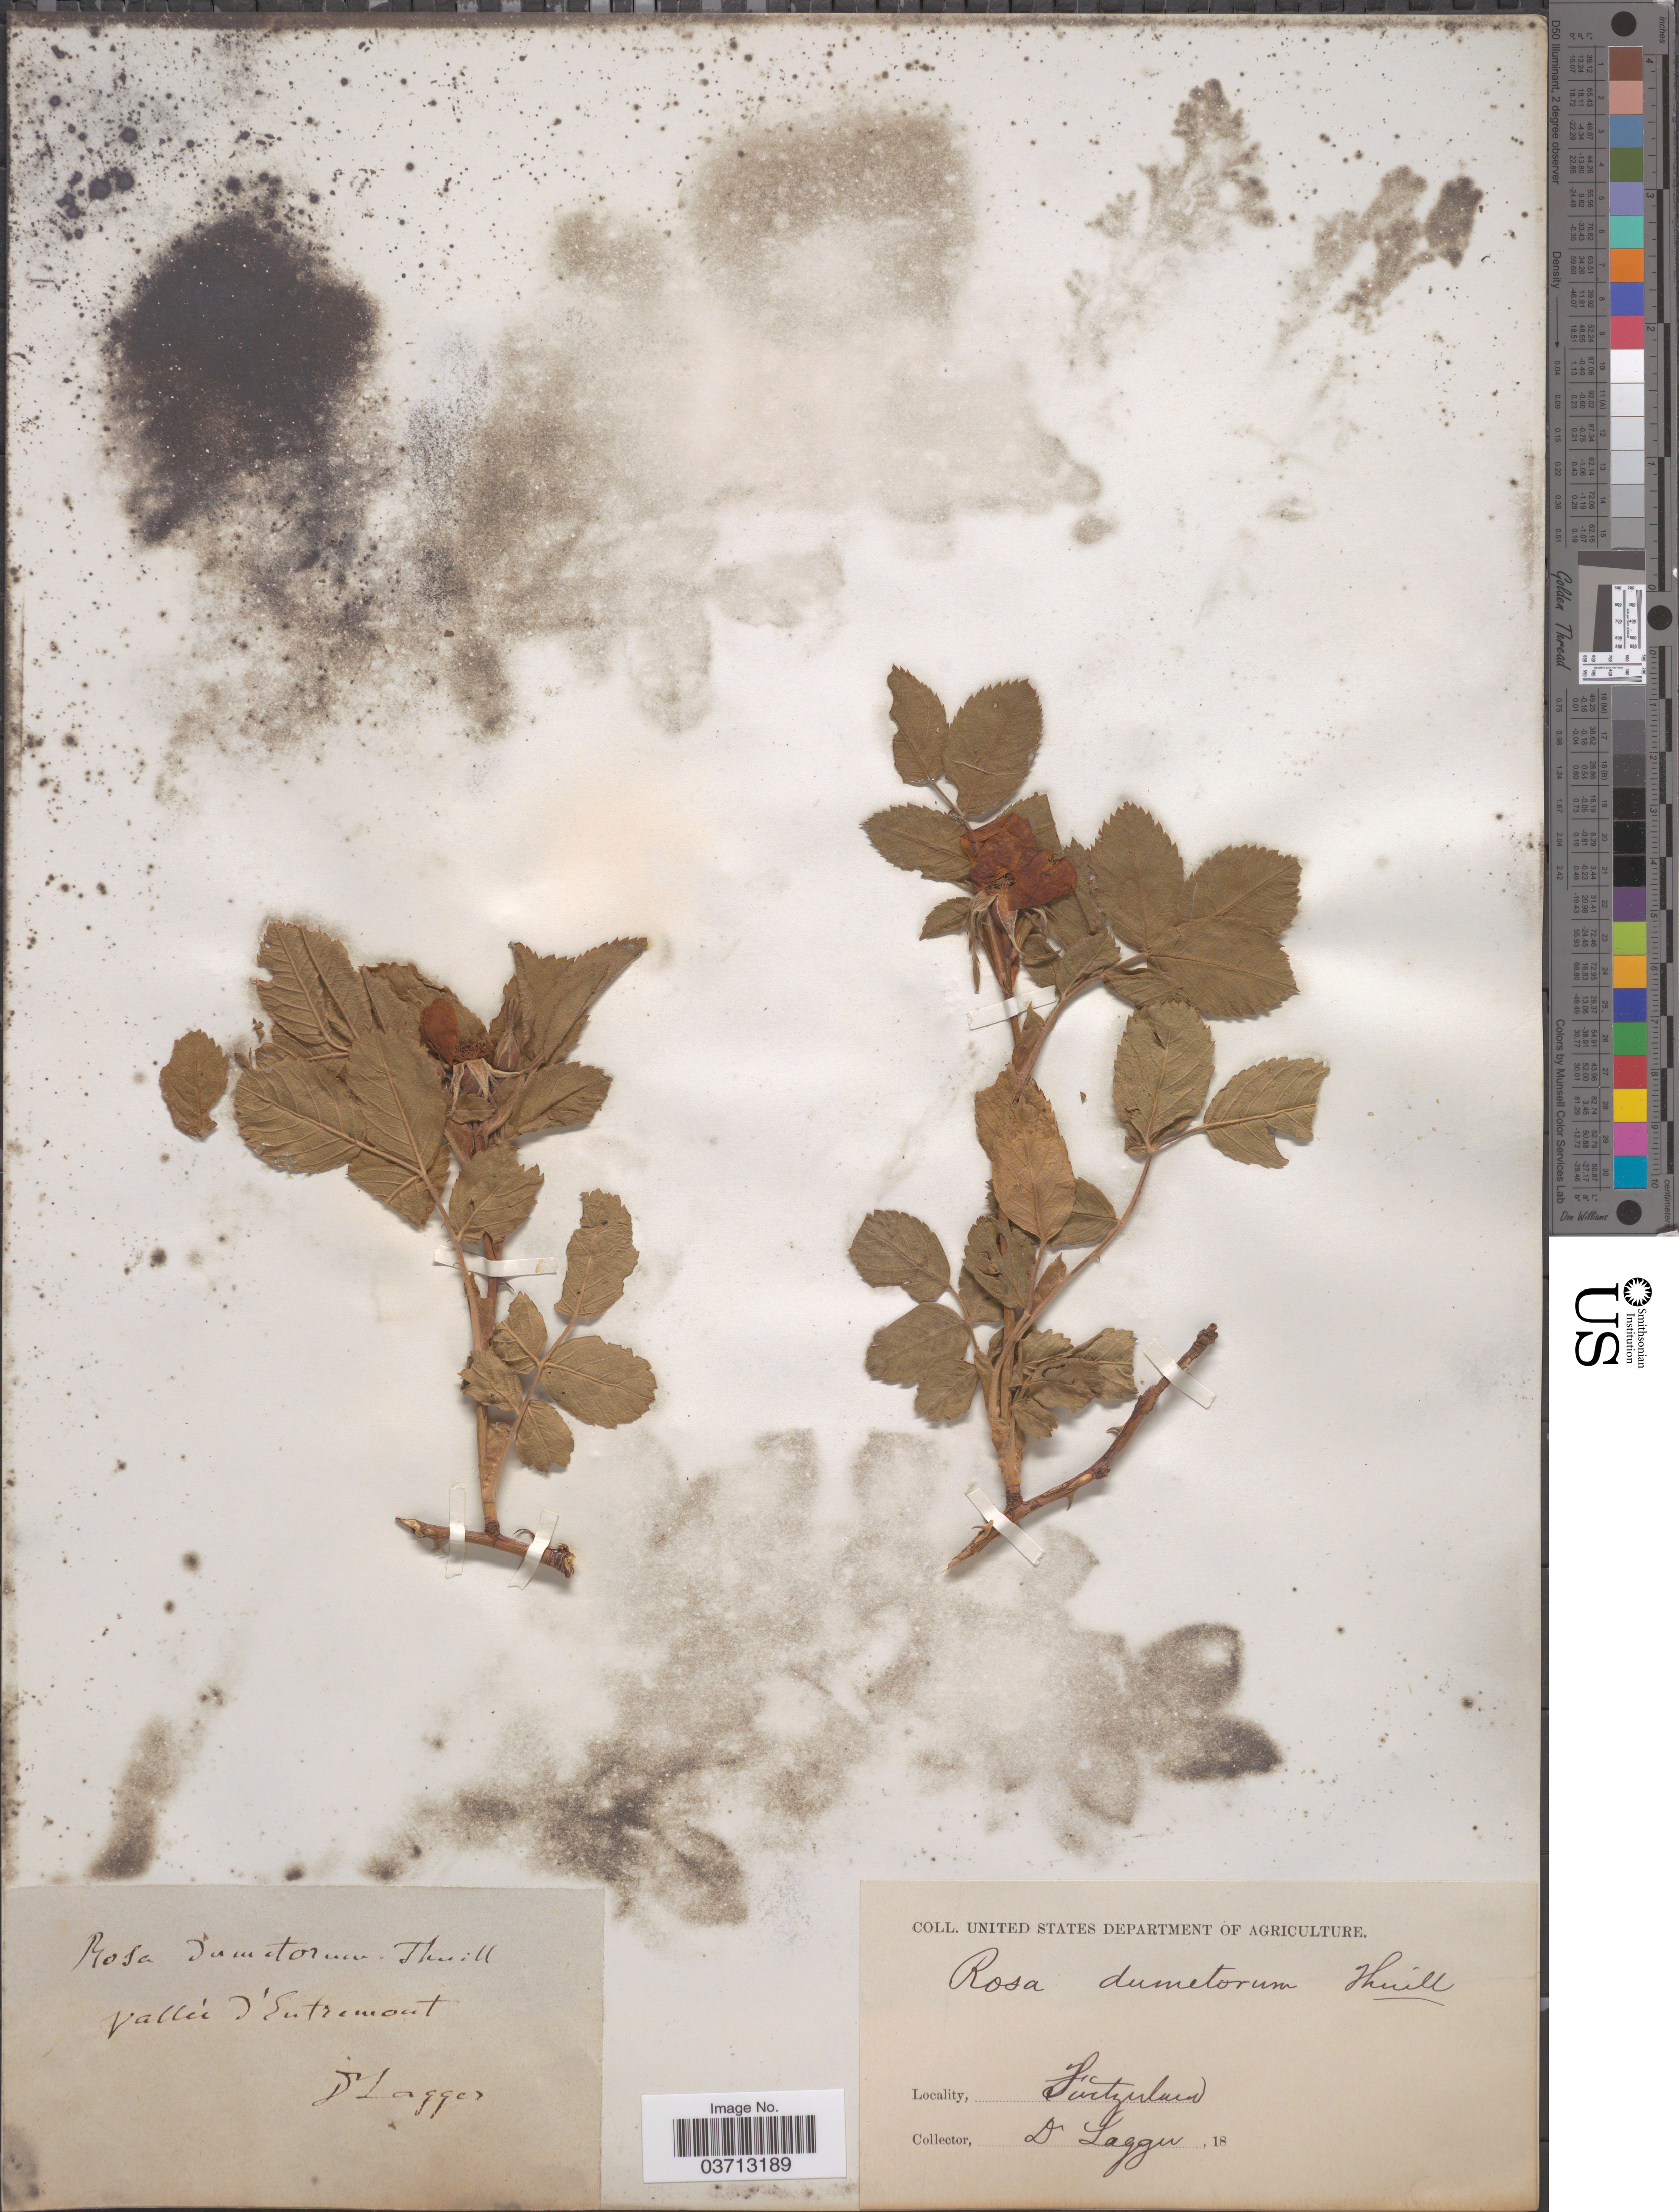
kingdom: Plantae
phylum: Tracheophyta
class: Magnoliopsida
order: Rosales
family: Rosaceae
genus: Rosa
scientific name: Rosa dumetorum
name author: Lange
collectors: F. J. Lagger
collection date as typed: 18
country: Switzerland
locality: Vallée d'Entremont.